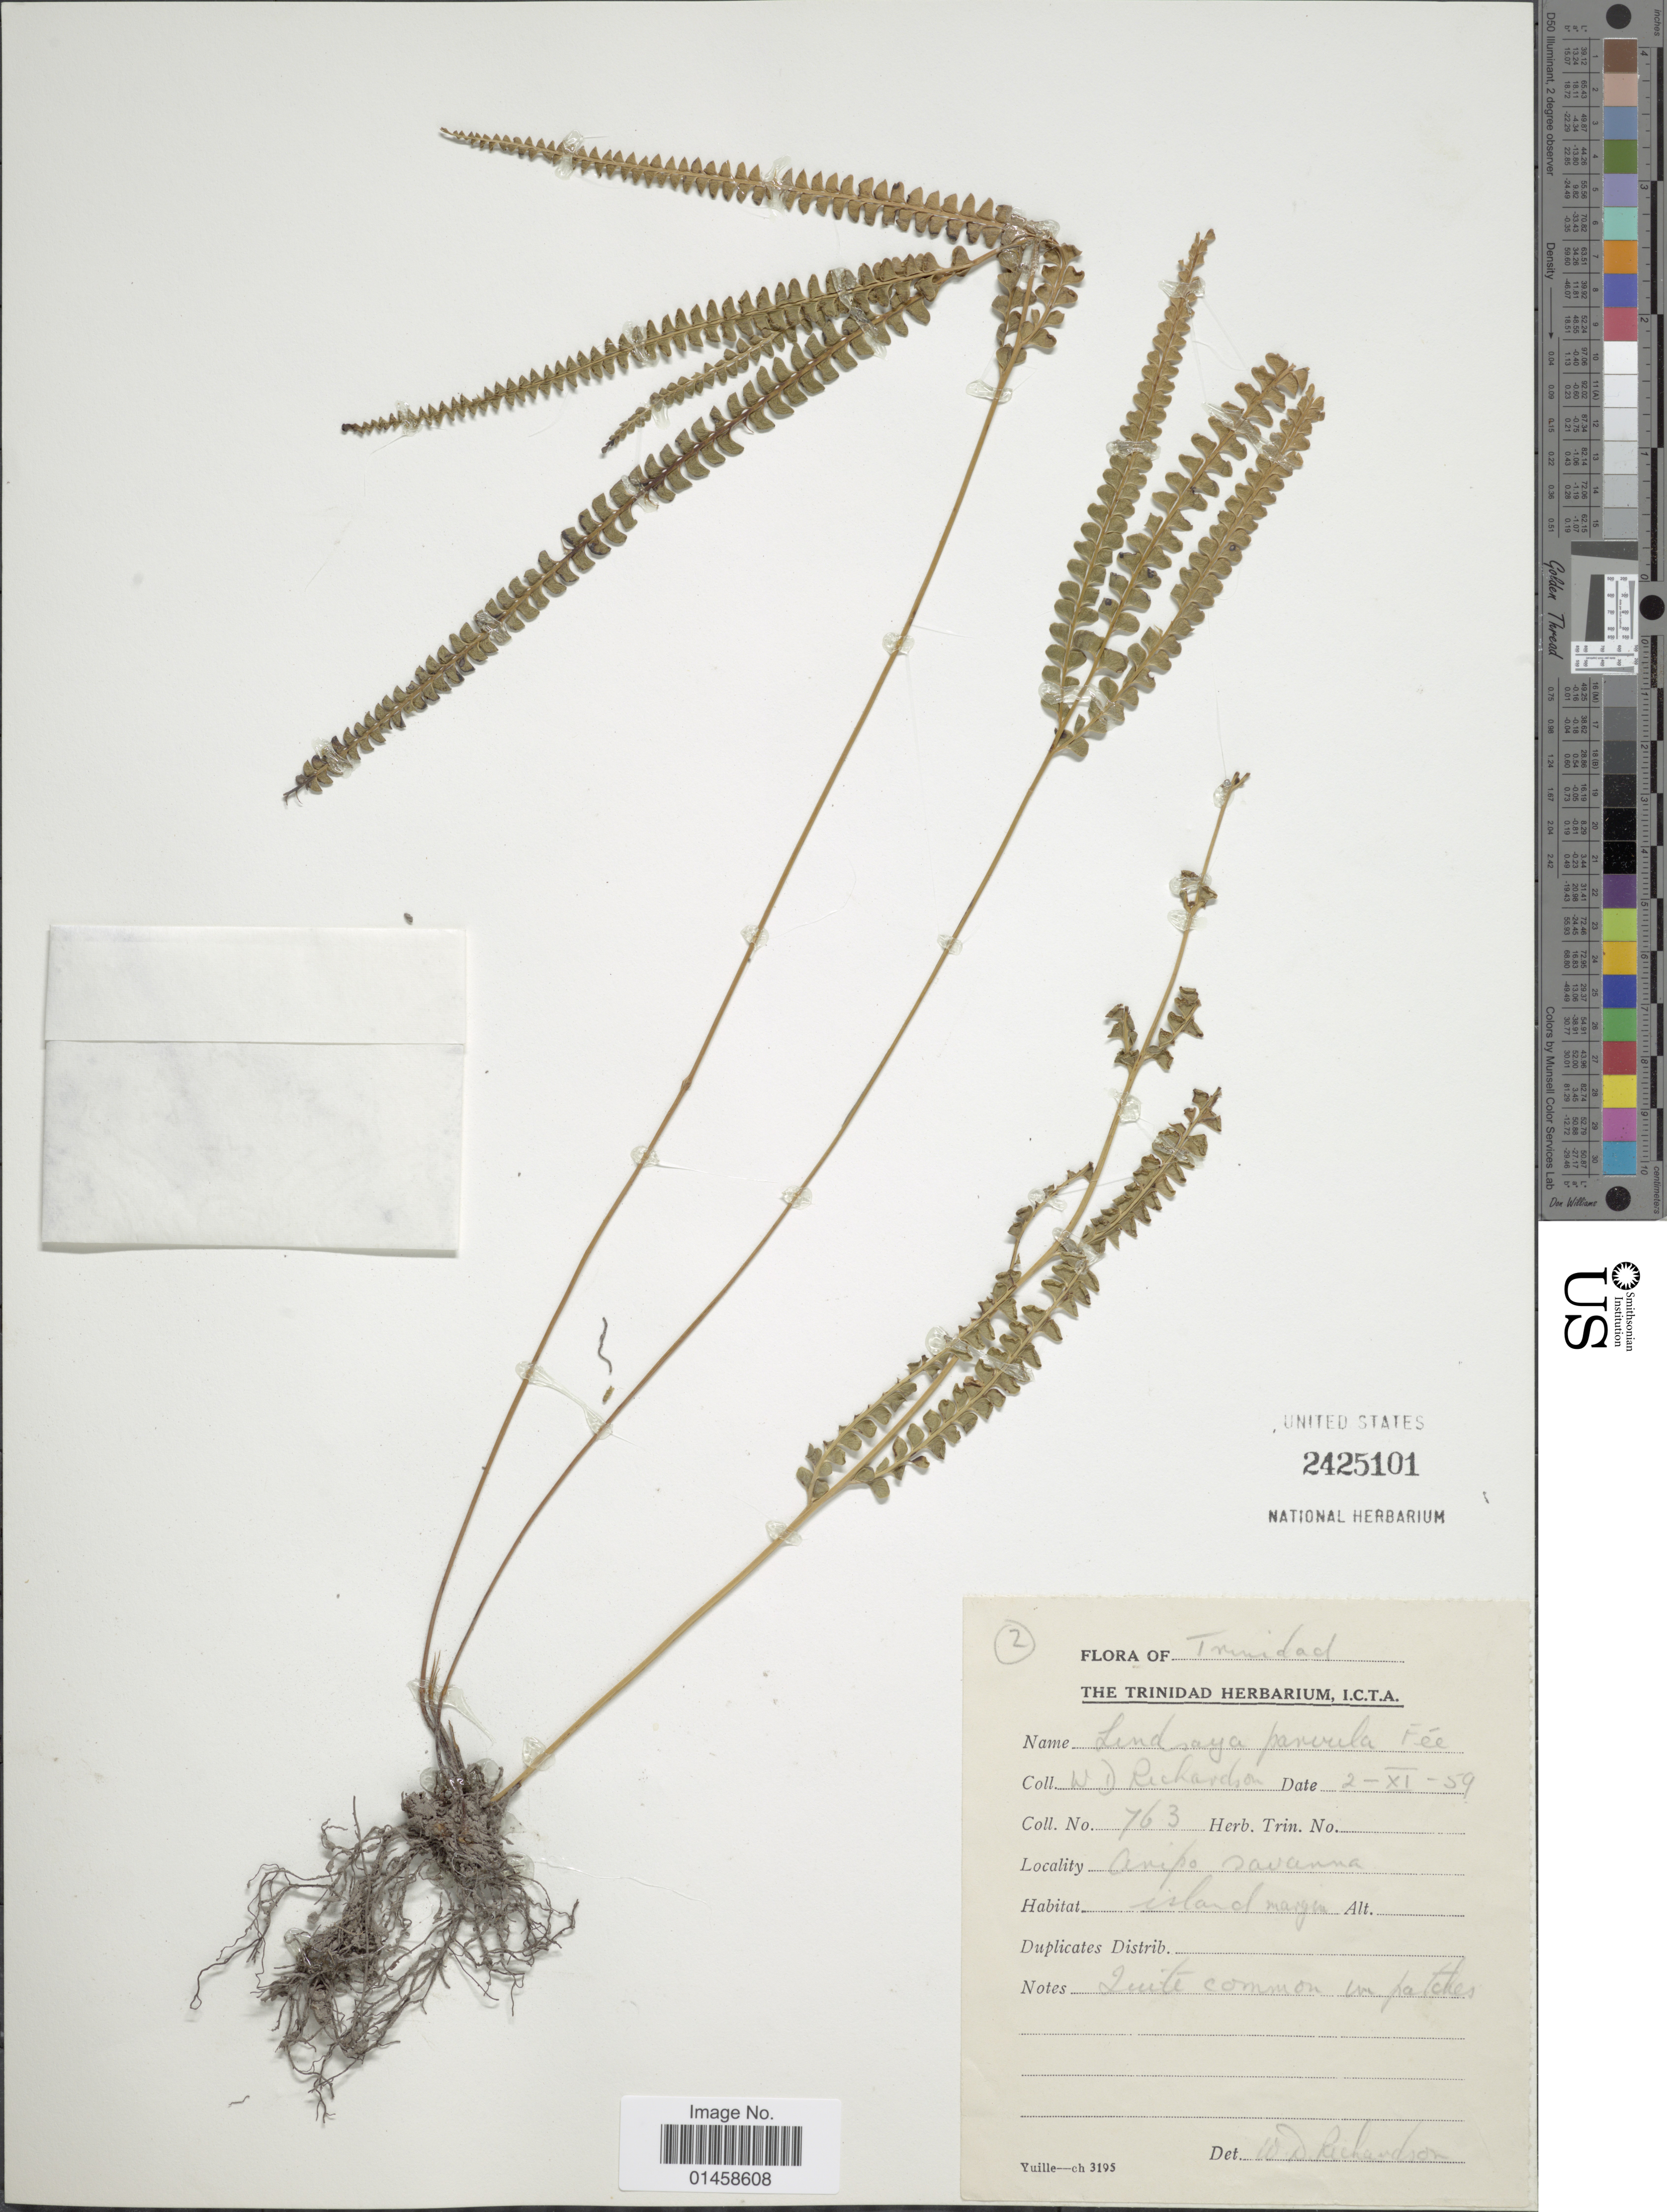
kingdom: Plantae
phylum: Tracheophyta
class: Polypodiopsida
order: Polypodiales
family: Lindsaeaceae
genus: Lindsaea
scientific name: Lindsaea stricta var. parvula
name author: (Fée) K.U. Kramer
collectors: W. D. Richardson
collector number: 763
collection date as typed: Transcribed d/m/y: 2/11/59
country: Trinidad and Tobago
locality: Trinidad, Aripo Savanna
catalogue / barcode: US 2425101